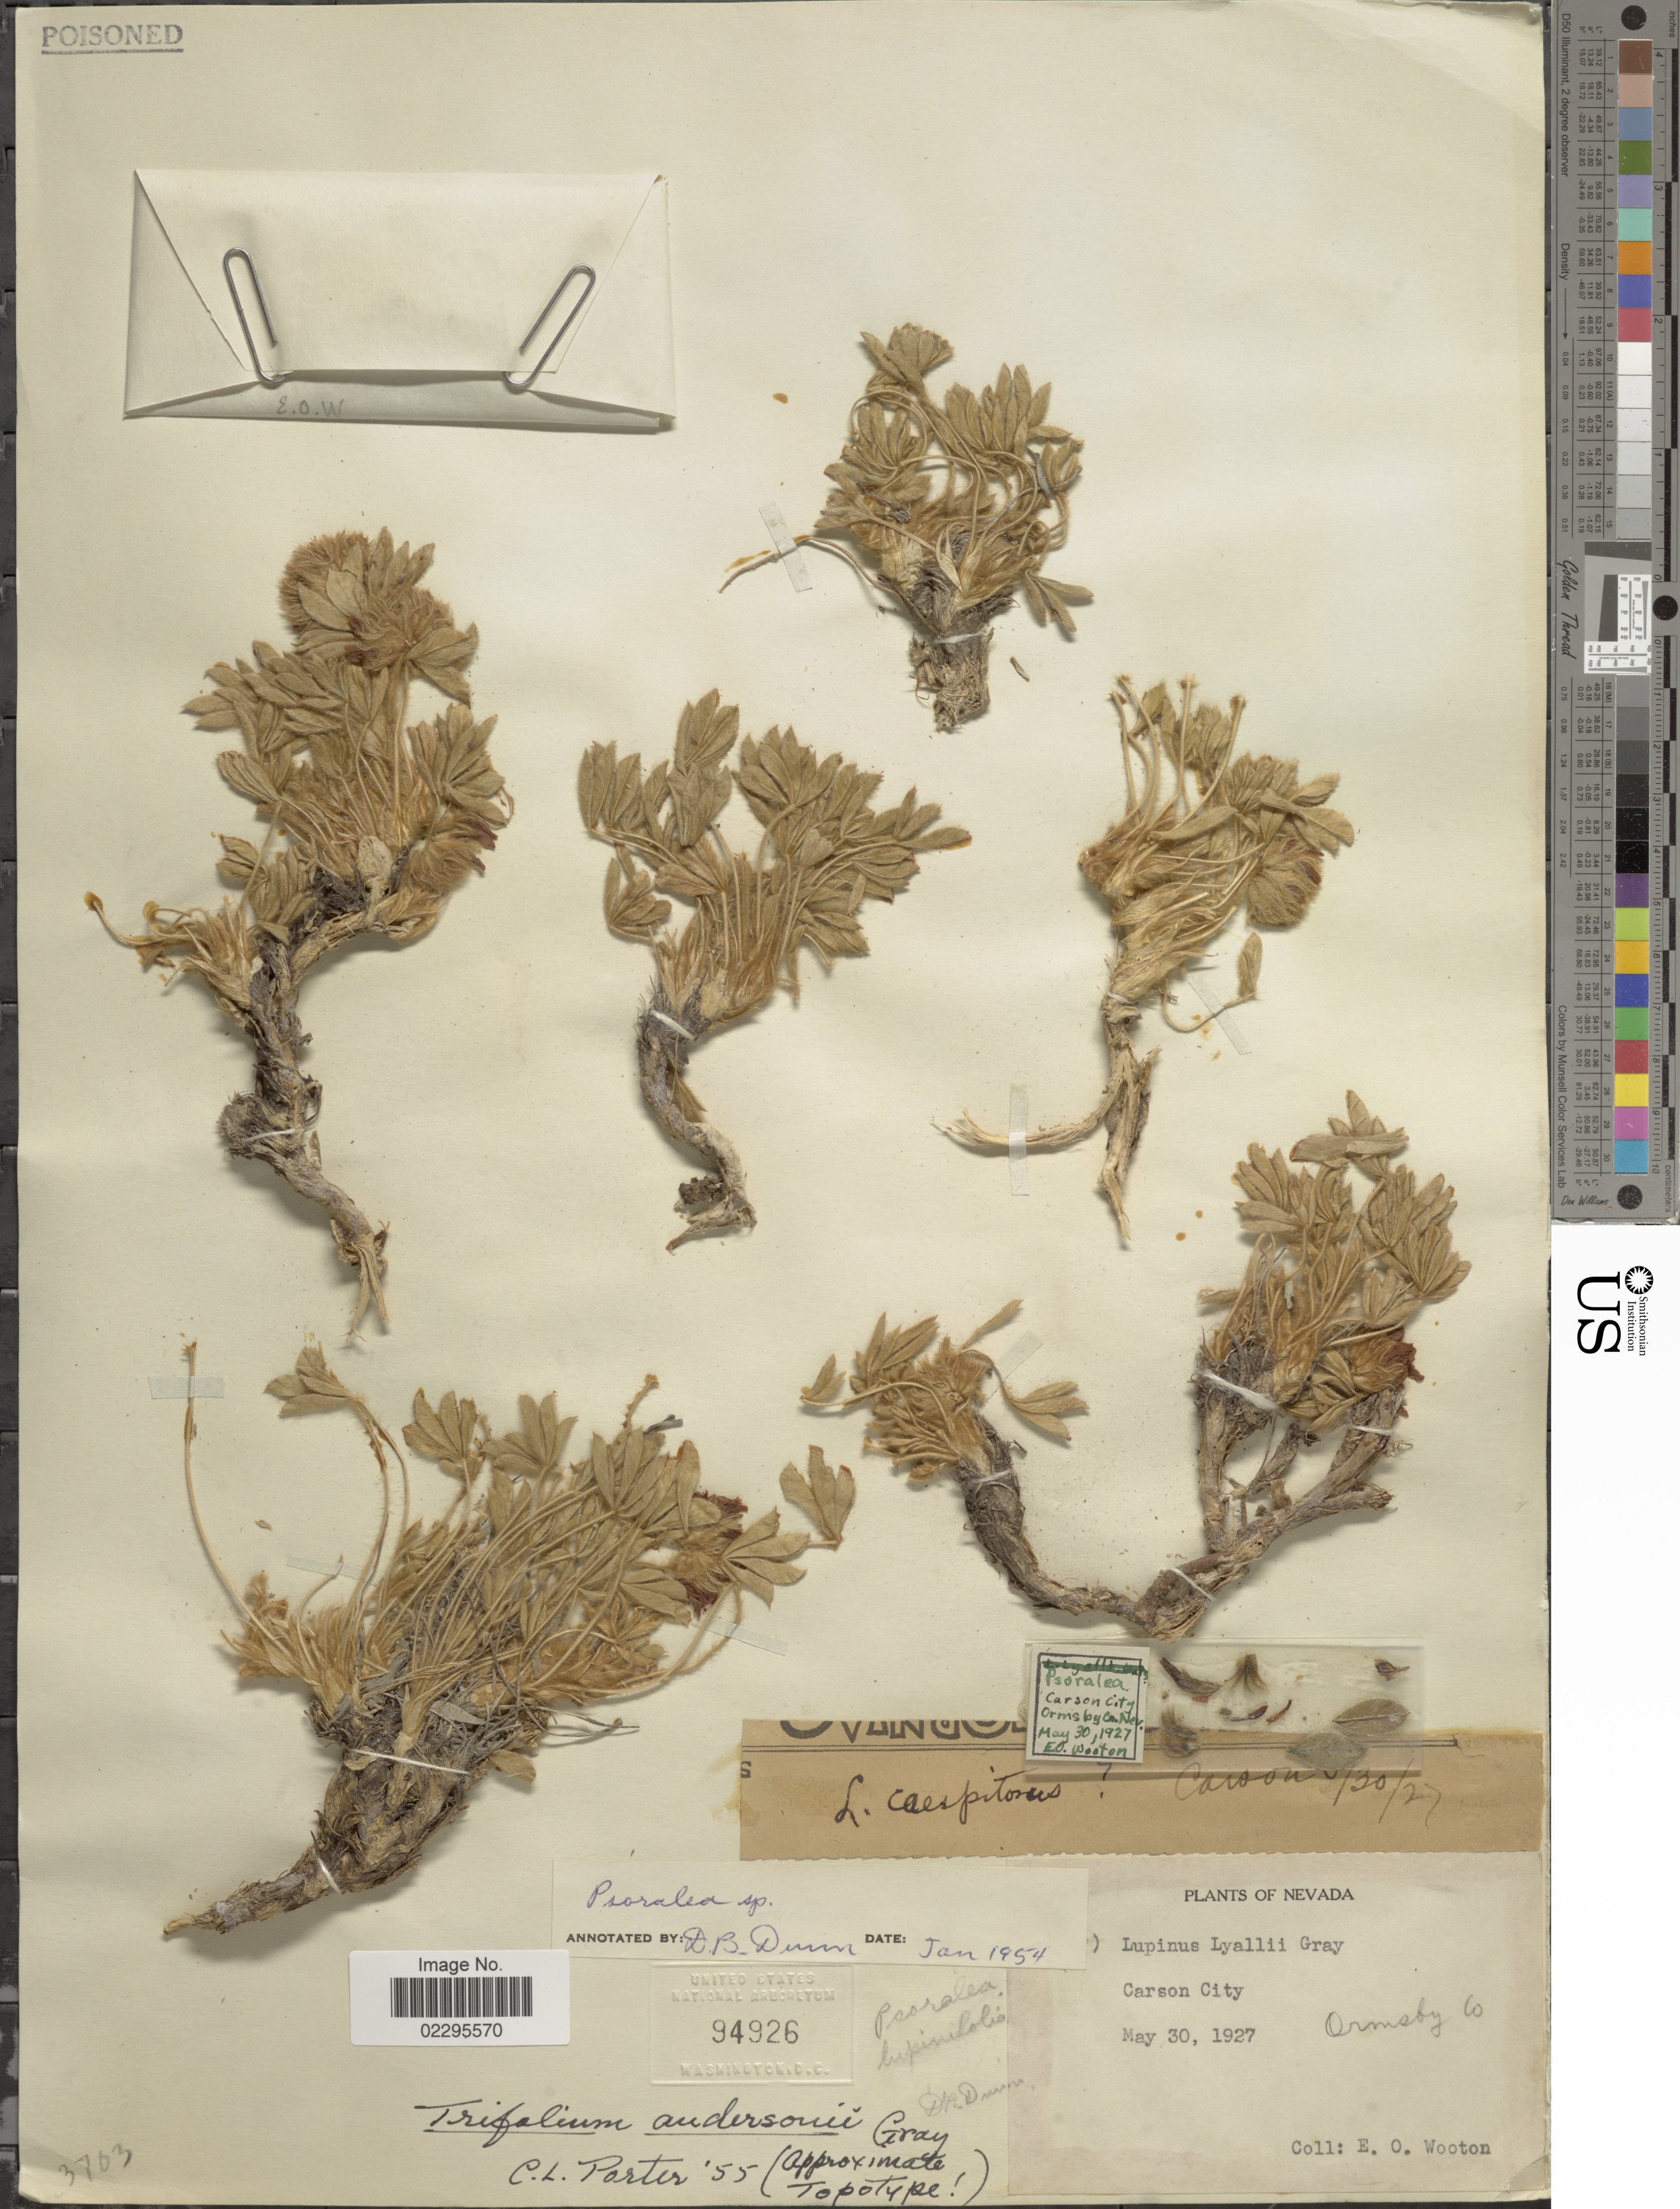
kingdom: Plantae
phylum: Tracheophyta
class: Magnoliopsida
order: Fabales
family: Fabaceae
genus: Trifolium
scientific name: Trifolium andersonii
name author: A. Gray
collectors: E. O. Wooton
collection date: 1927-05-30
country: United States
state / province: Nevada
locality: Carson City. Ornsby Co.